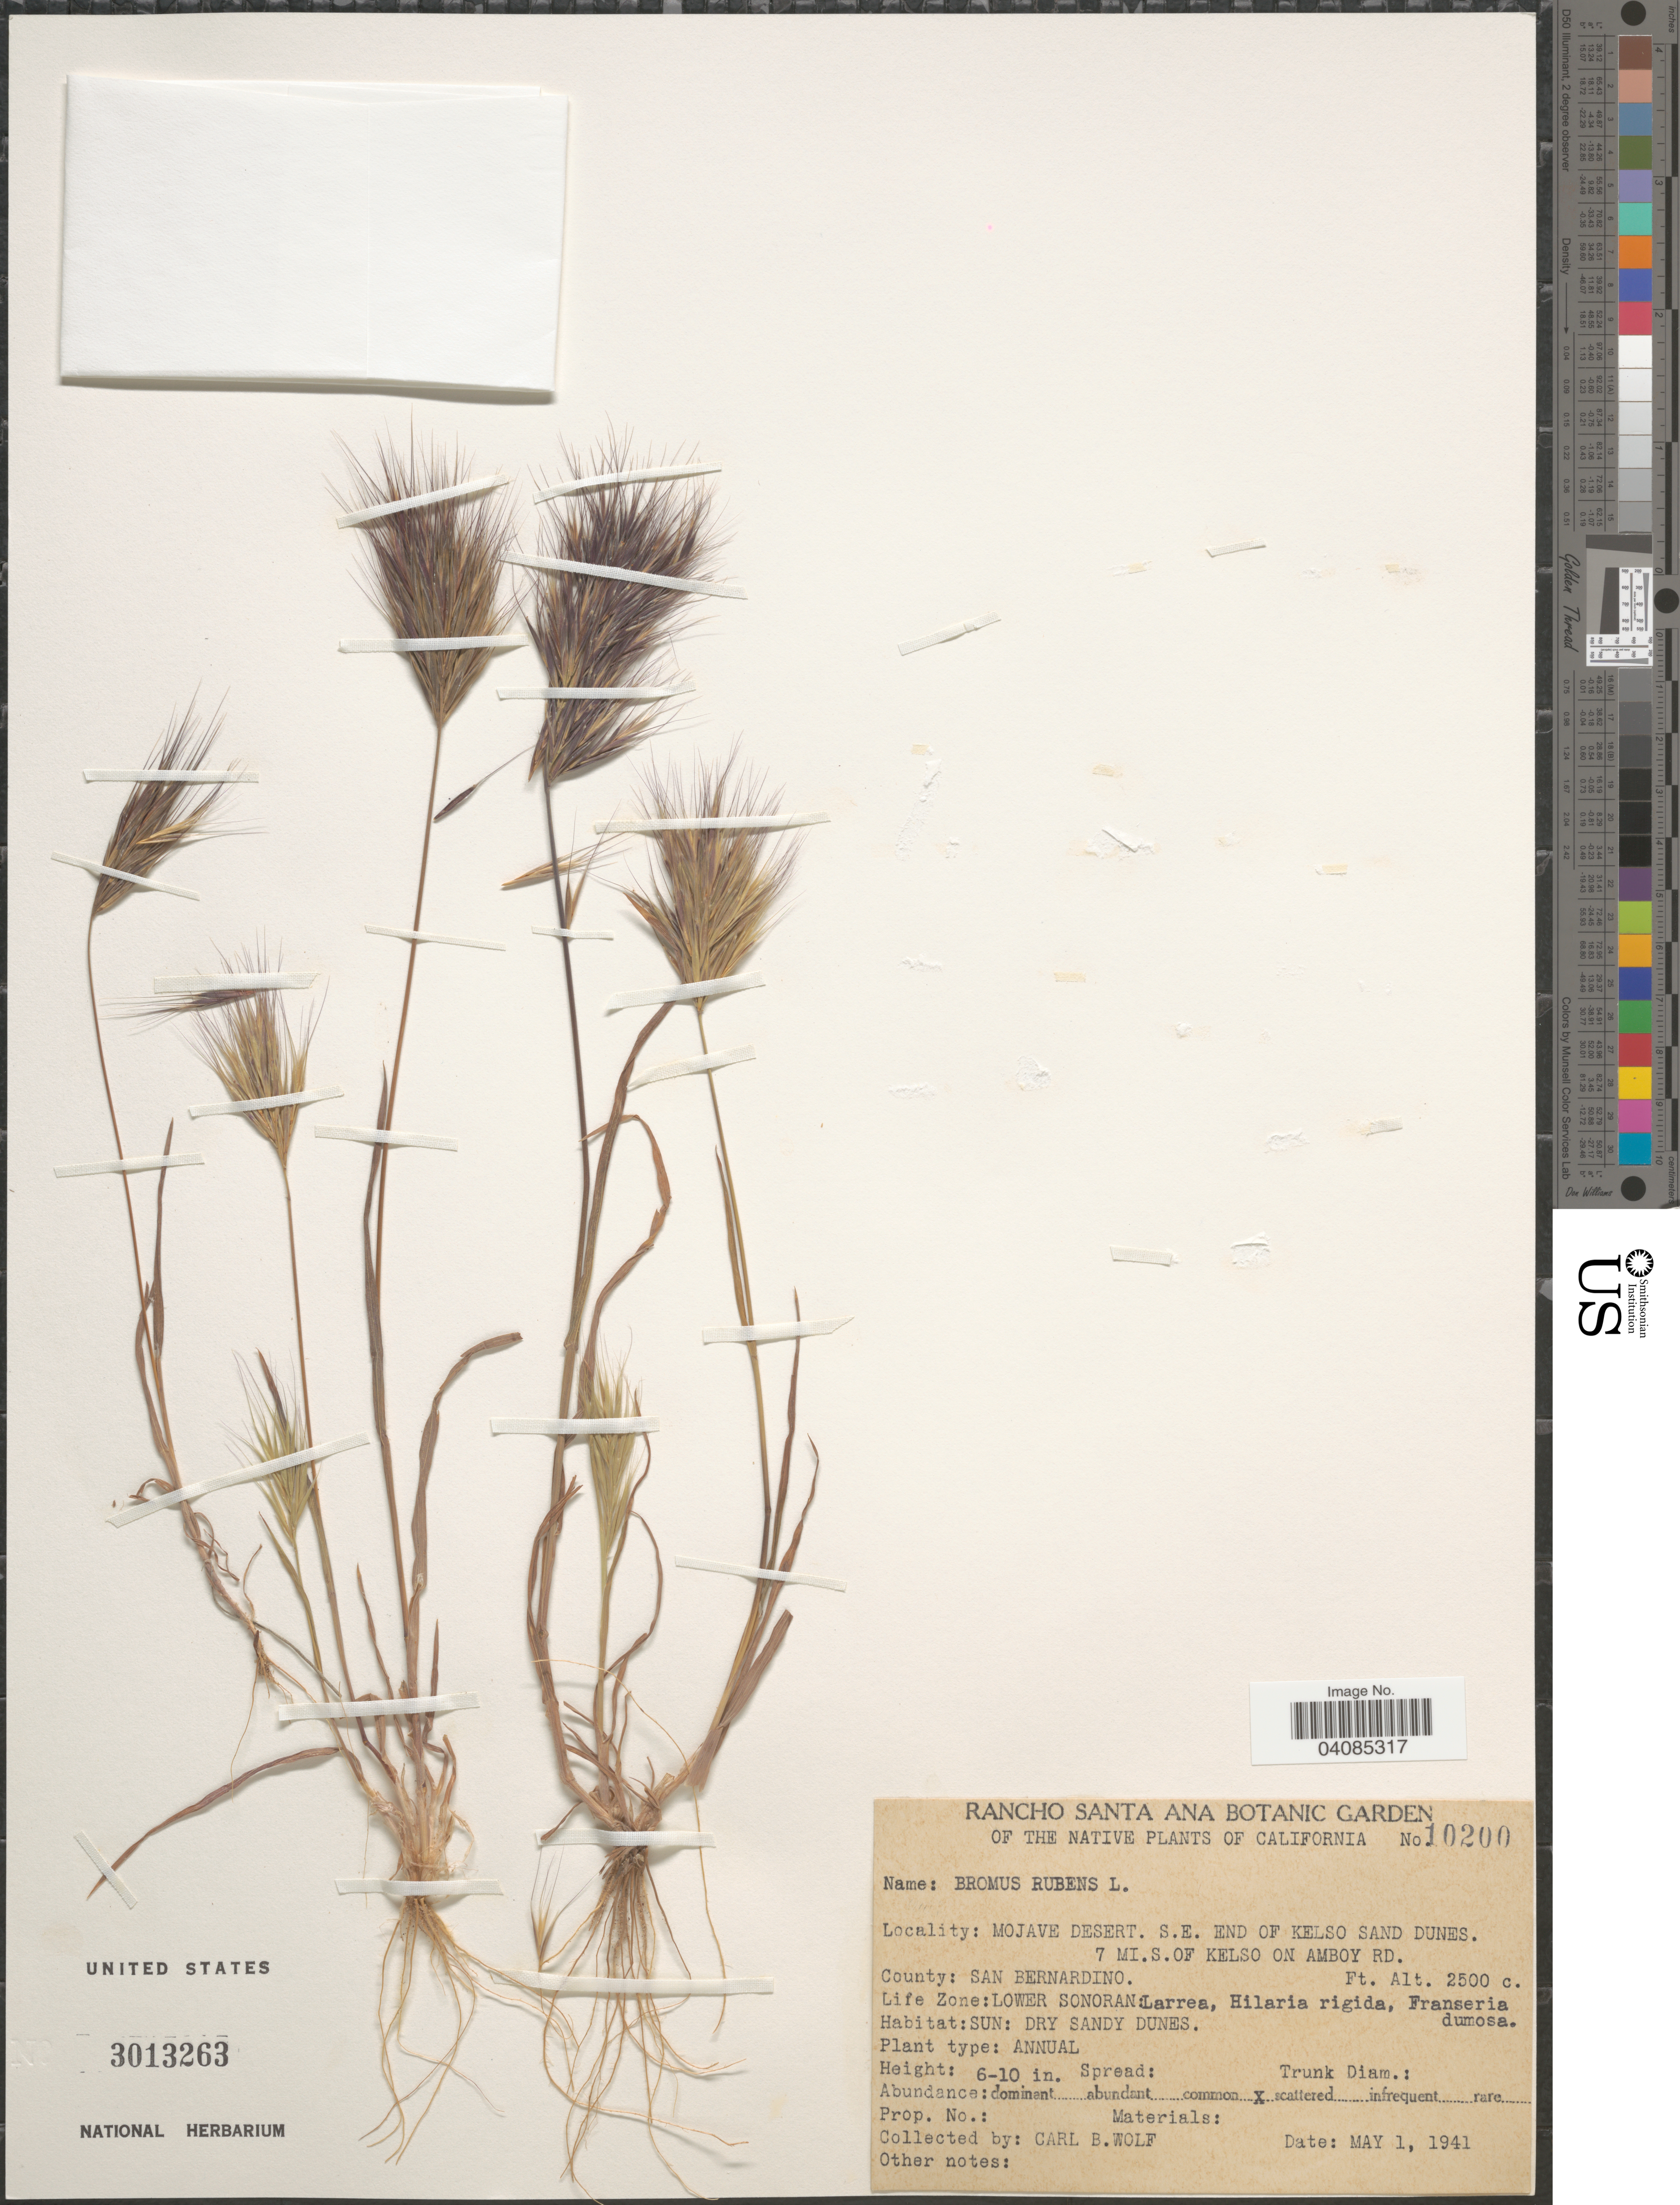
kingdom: Plantae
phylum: Tracheophyta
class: Liliopsida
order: Poales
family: Poaceae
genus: Bromus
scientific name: Bromus rubens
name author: L.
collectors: C. B. Wolf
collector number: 10200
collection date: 1941-05-01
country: United States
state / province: California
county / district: San Bernardino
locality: Mojave Desert. S. E. end of Kelso Sand Dunes. 7 mi. s. of Kelso on Amboy Rd. County: San Bernardino. Life Zone: Lower Sonoran.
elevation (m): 762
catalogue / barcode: US 3013263